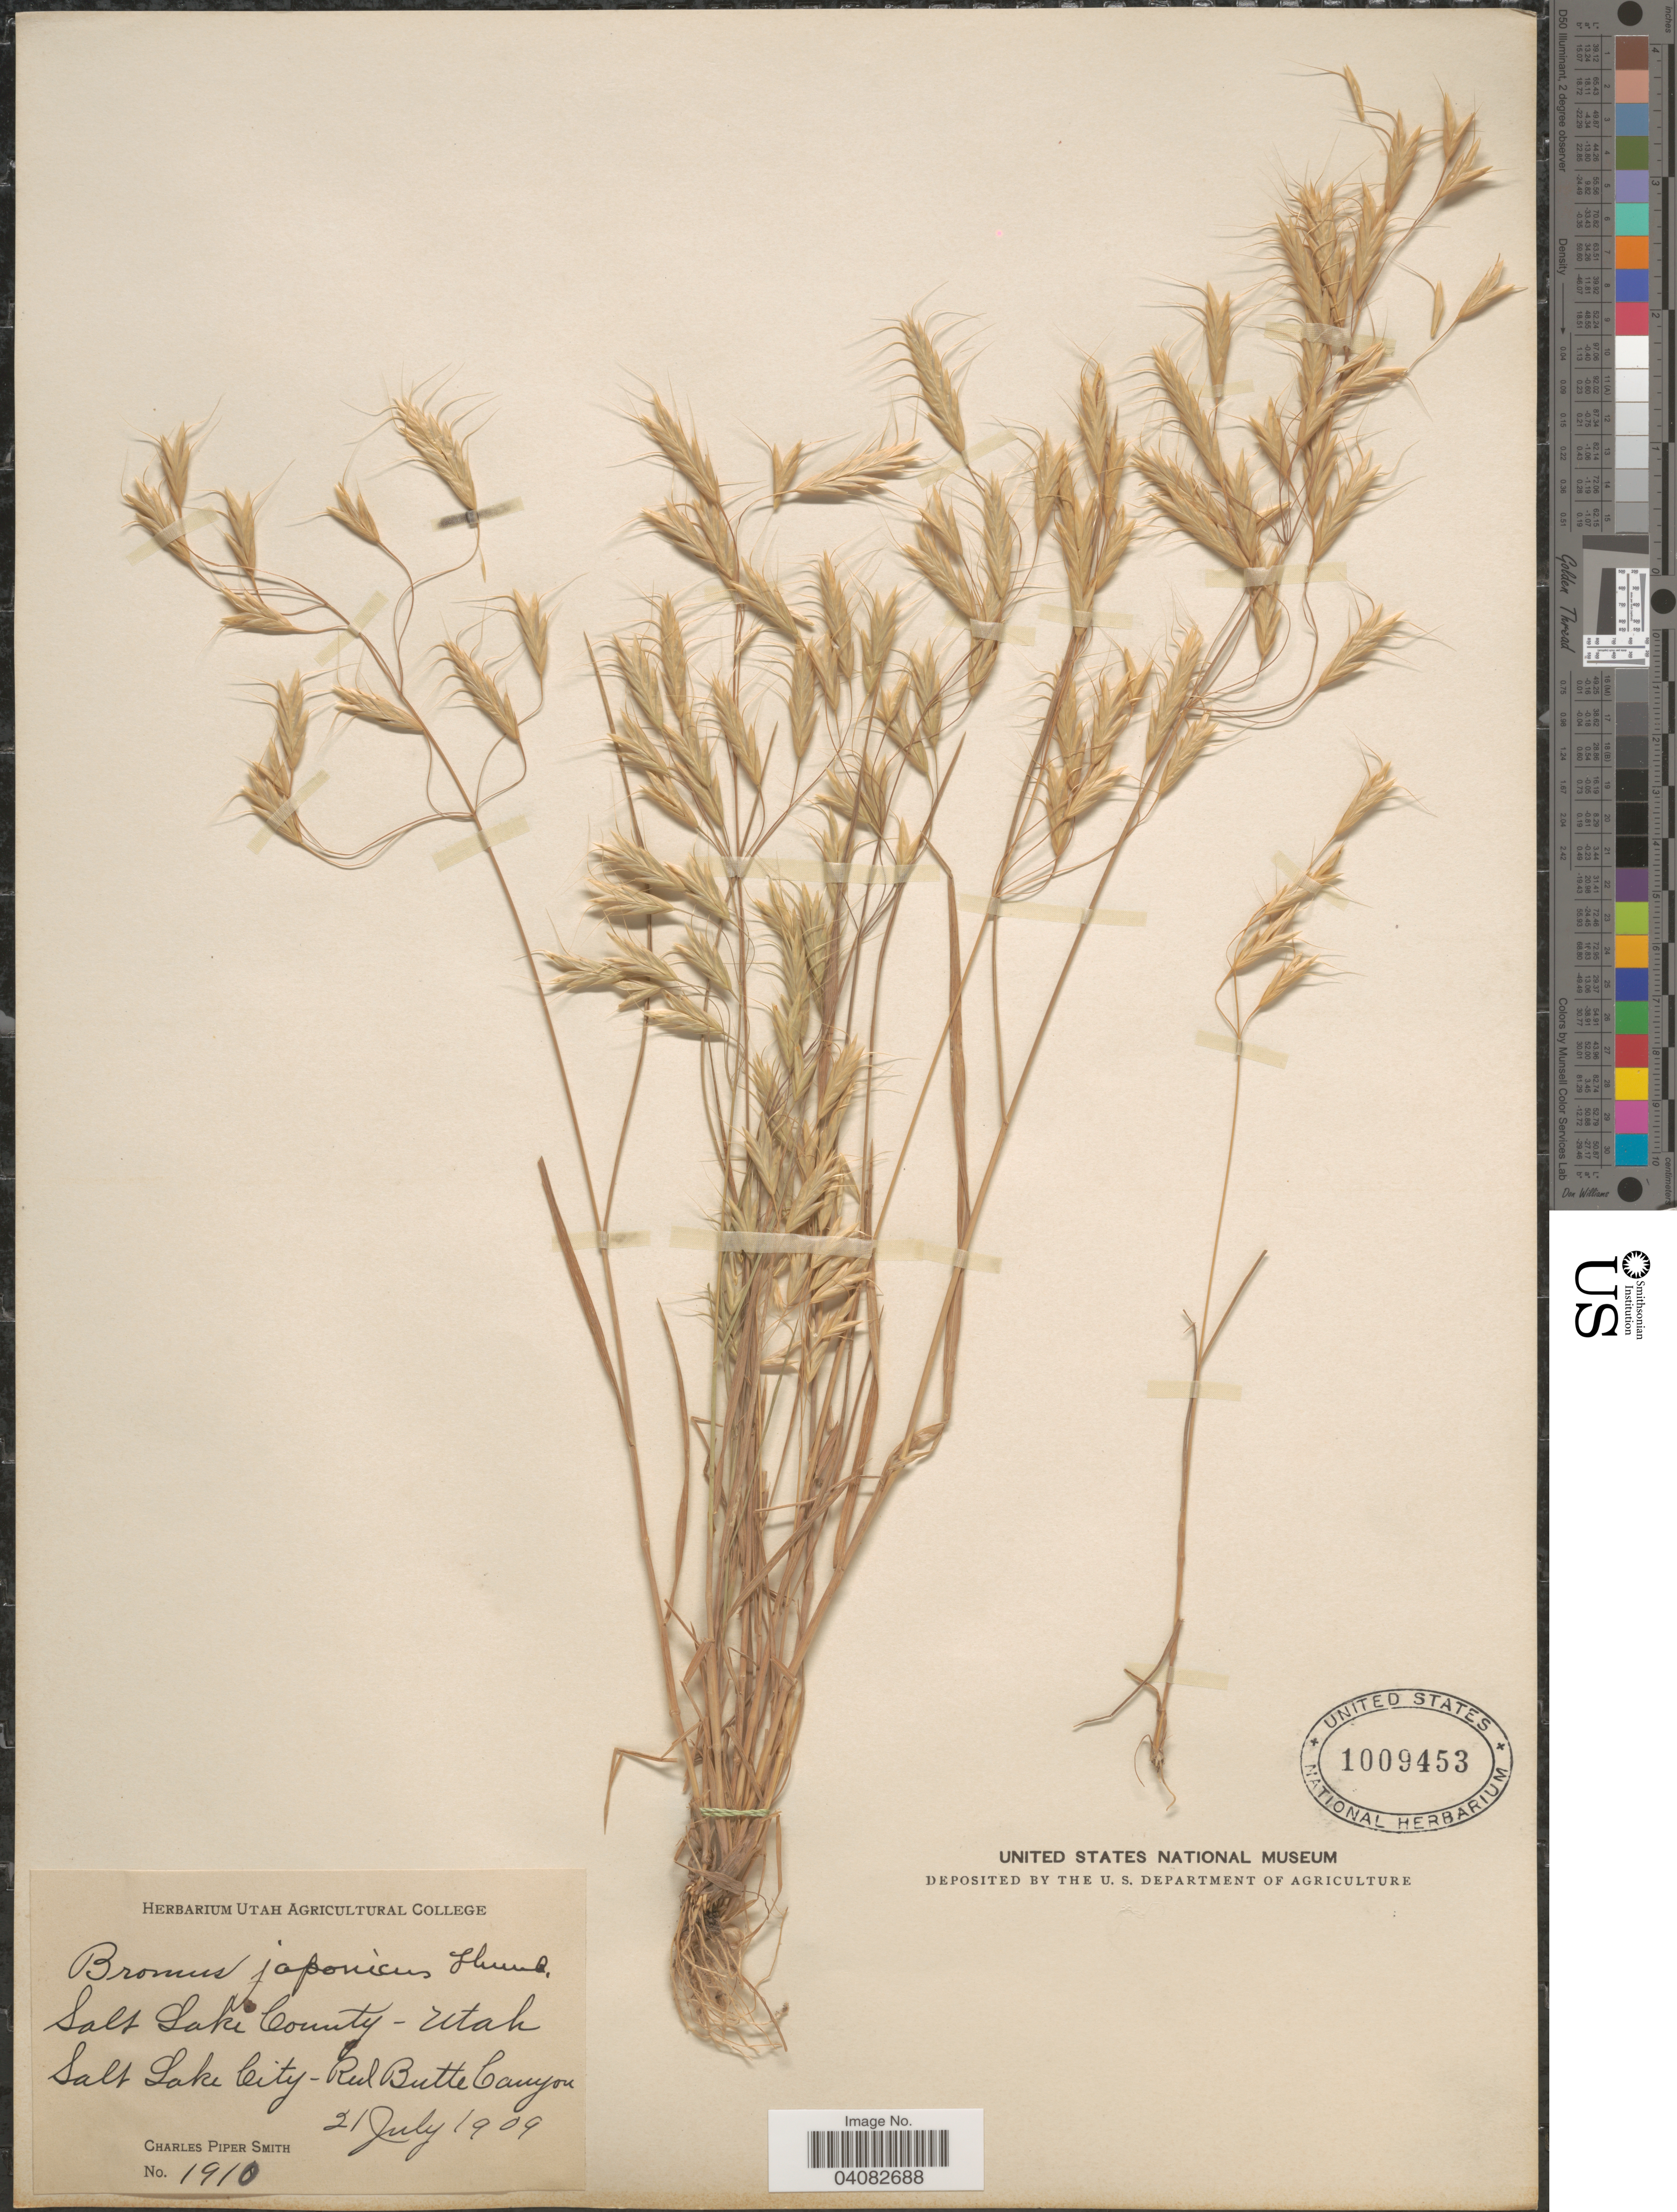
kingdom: Plantae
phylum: Tracheophyta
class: Liliopsida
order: Poales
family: Poaceae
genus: Bromus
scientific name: Bromus japonicus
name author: Houtt.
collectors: C. P. Smith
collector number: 1910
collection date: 1909-07-21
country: United States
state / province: Utah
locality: Salt Lake County. Salt Lake City - Rul Butte Canyon.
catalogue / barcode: US 1009453